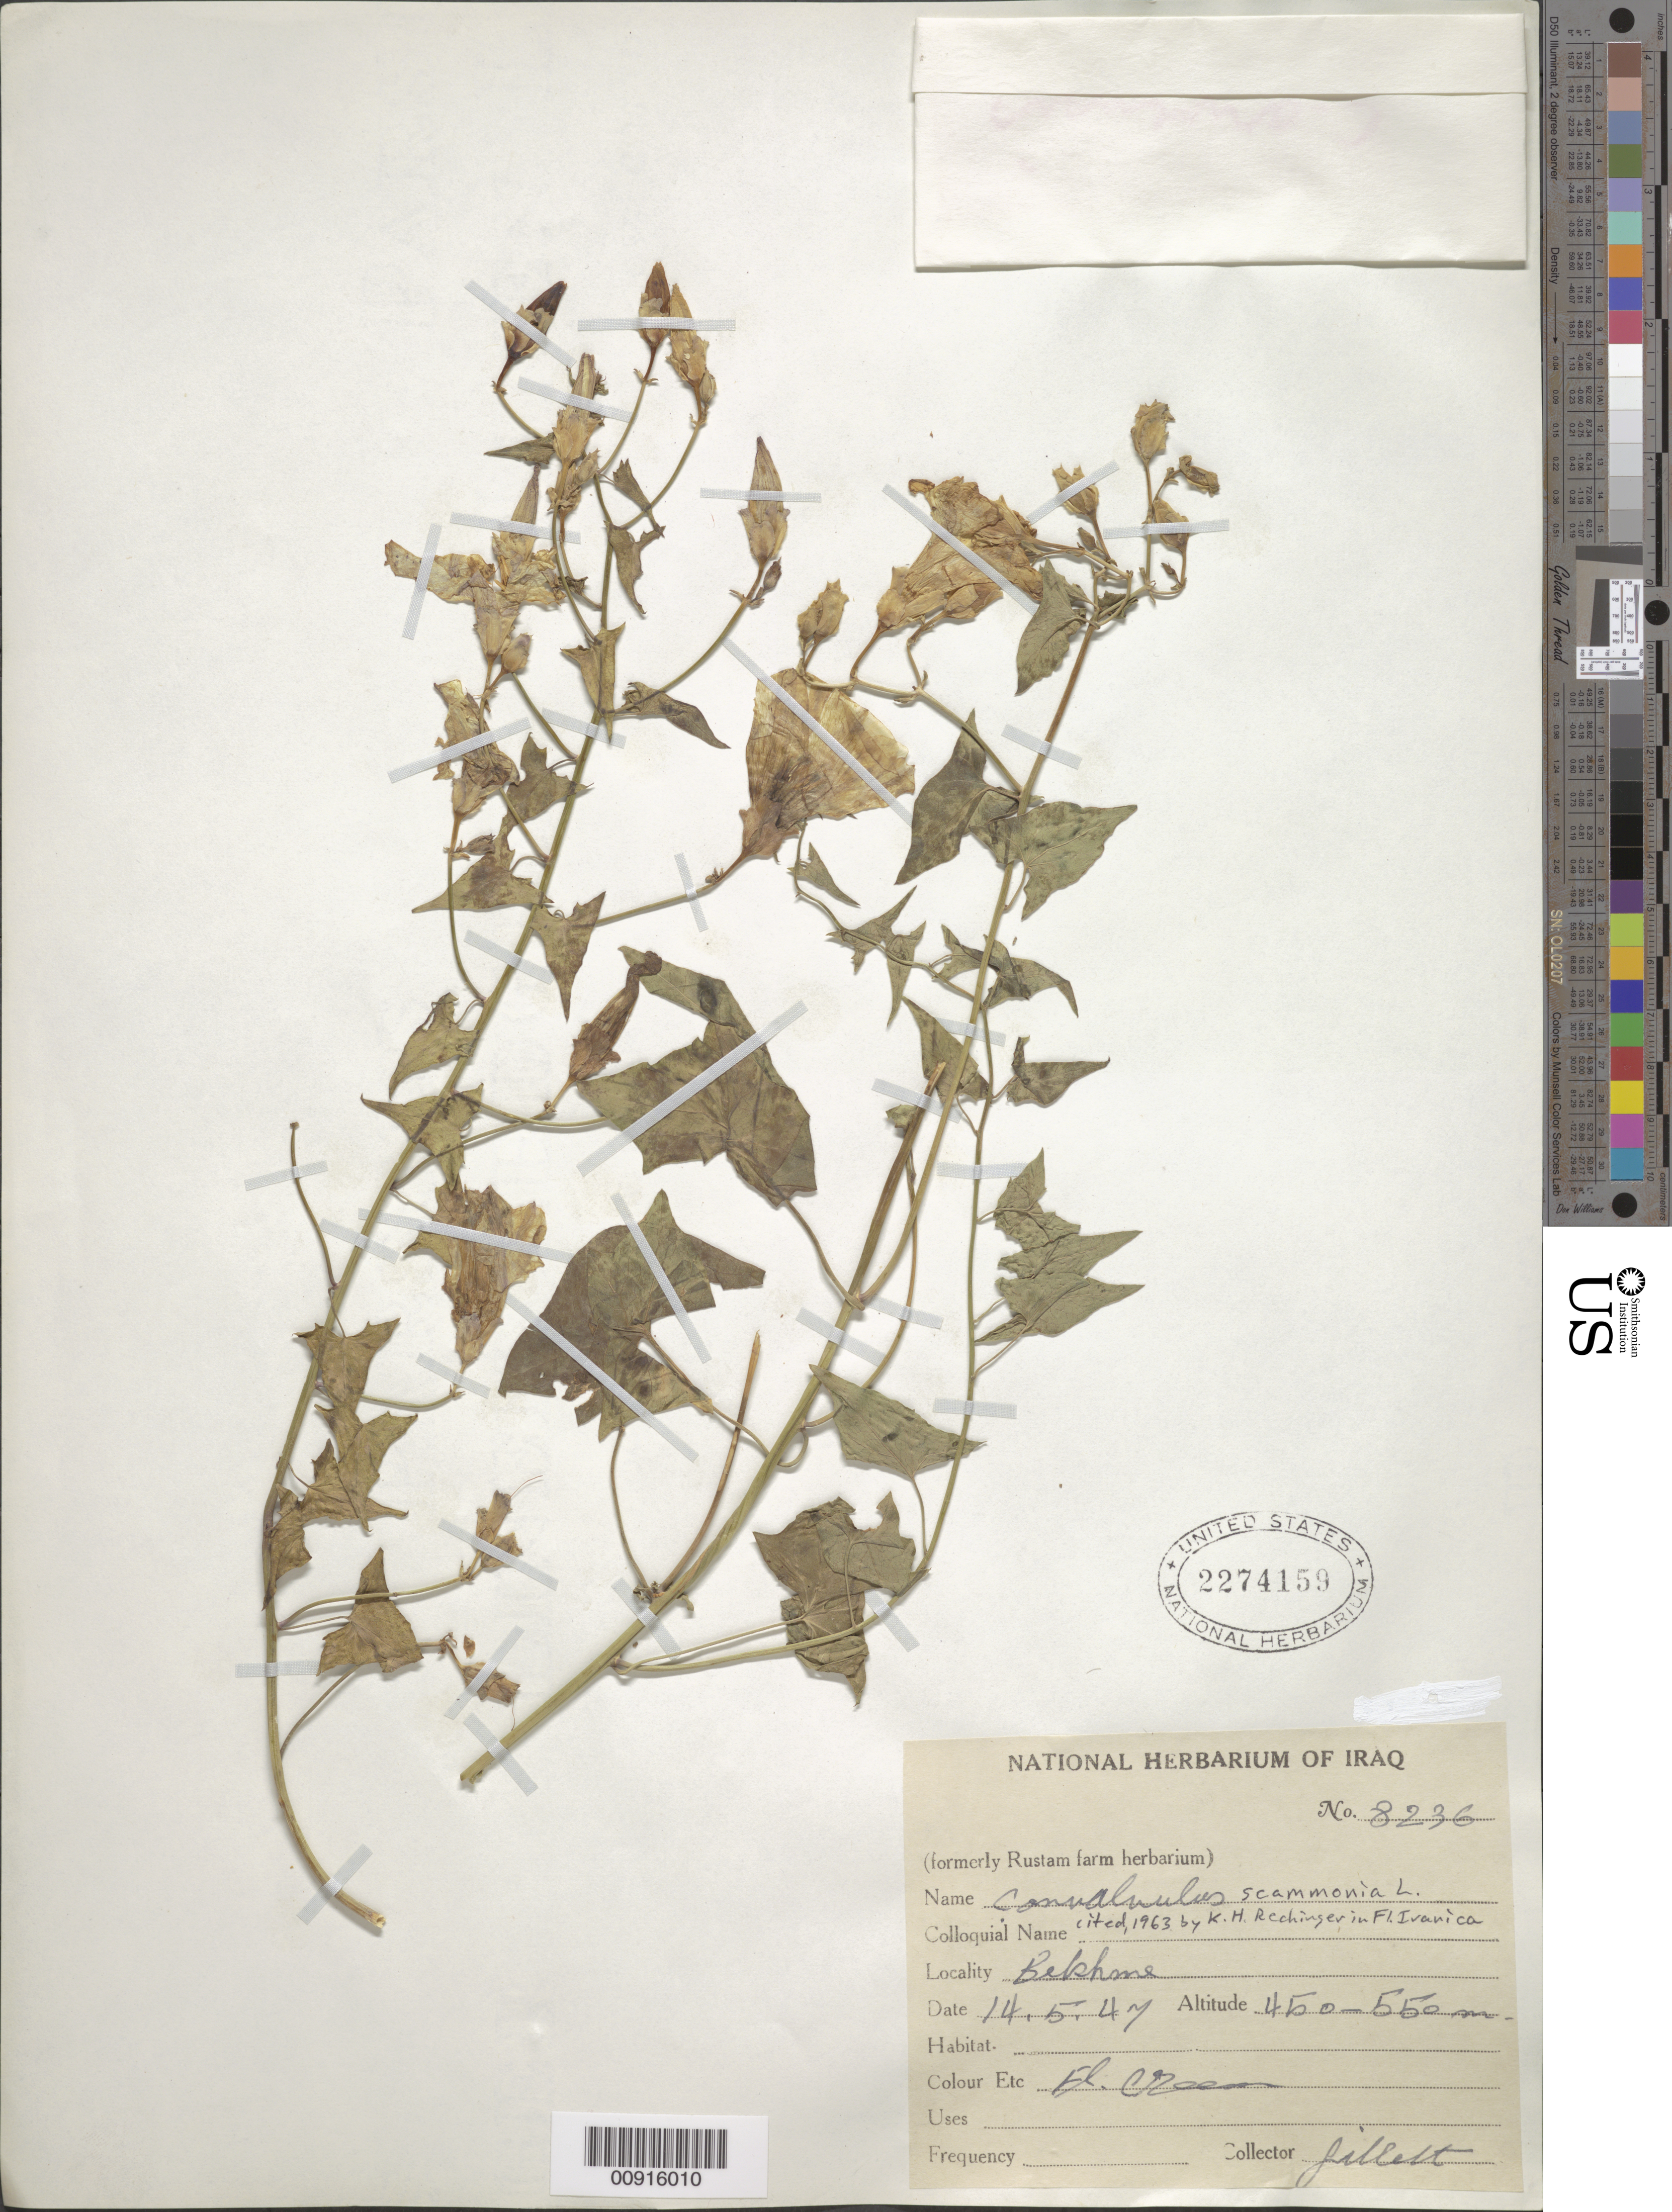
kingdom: Plantae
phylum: Tracheophyta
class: Magnoliopsida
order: Solanales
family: Convolvulaceae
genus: Convolvulus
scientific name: Convolvulus scammonia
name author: L.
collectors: Jillett, --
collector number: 8236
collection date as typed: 14 May 1947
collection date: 1947-05-14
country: Iraq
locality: Bekhme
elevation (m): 450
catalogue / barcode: US 2274159